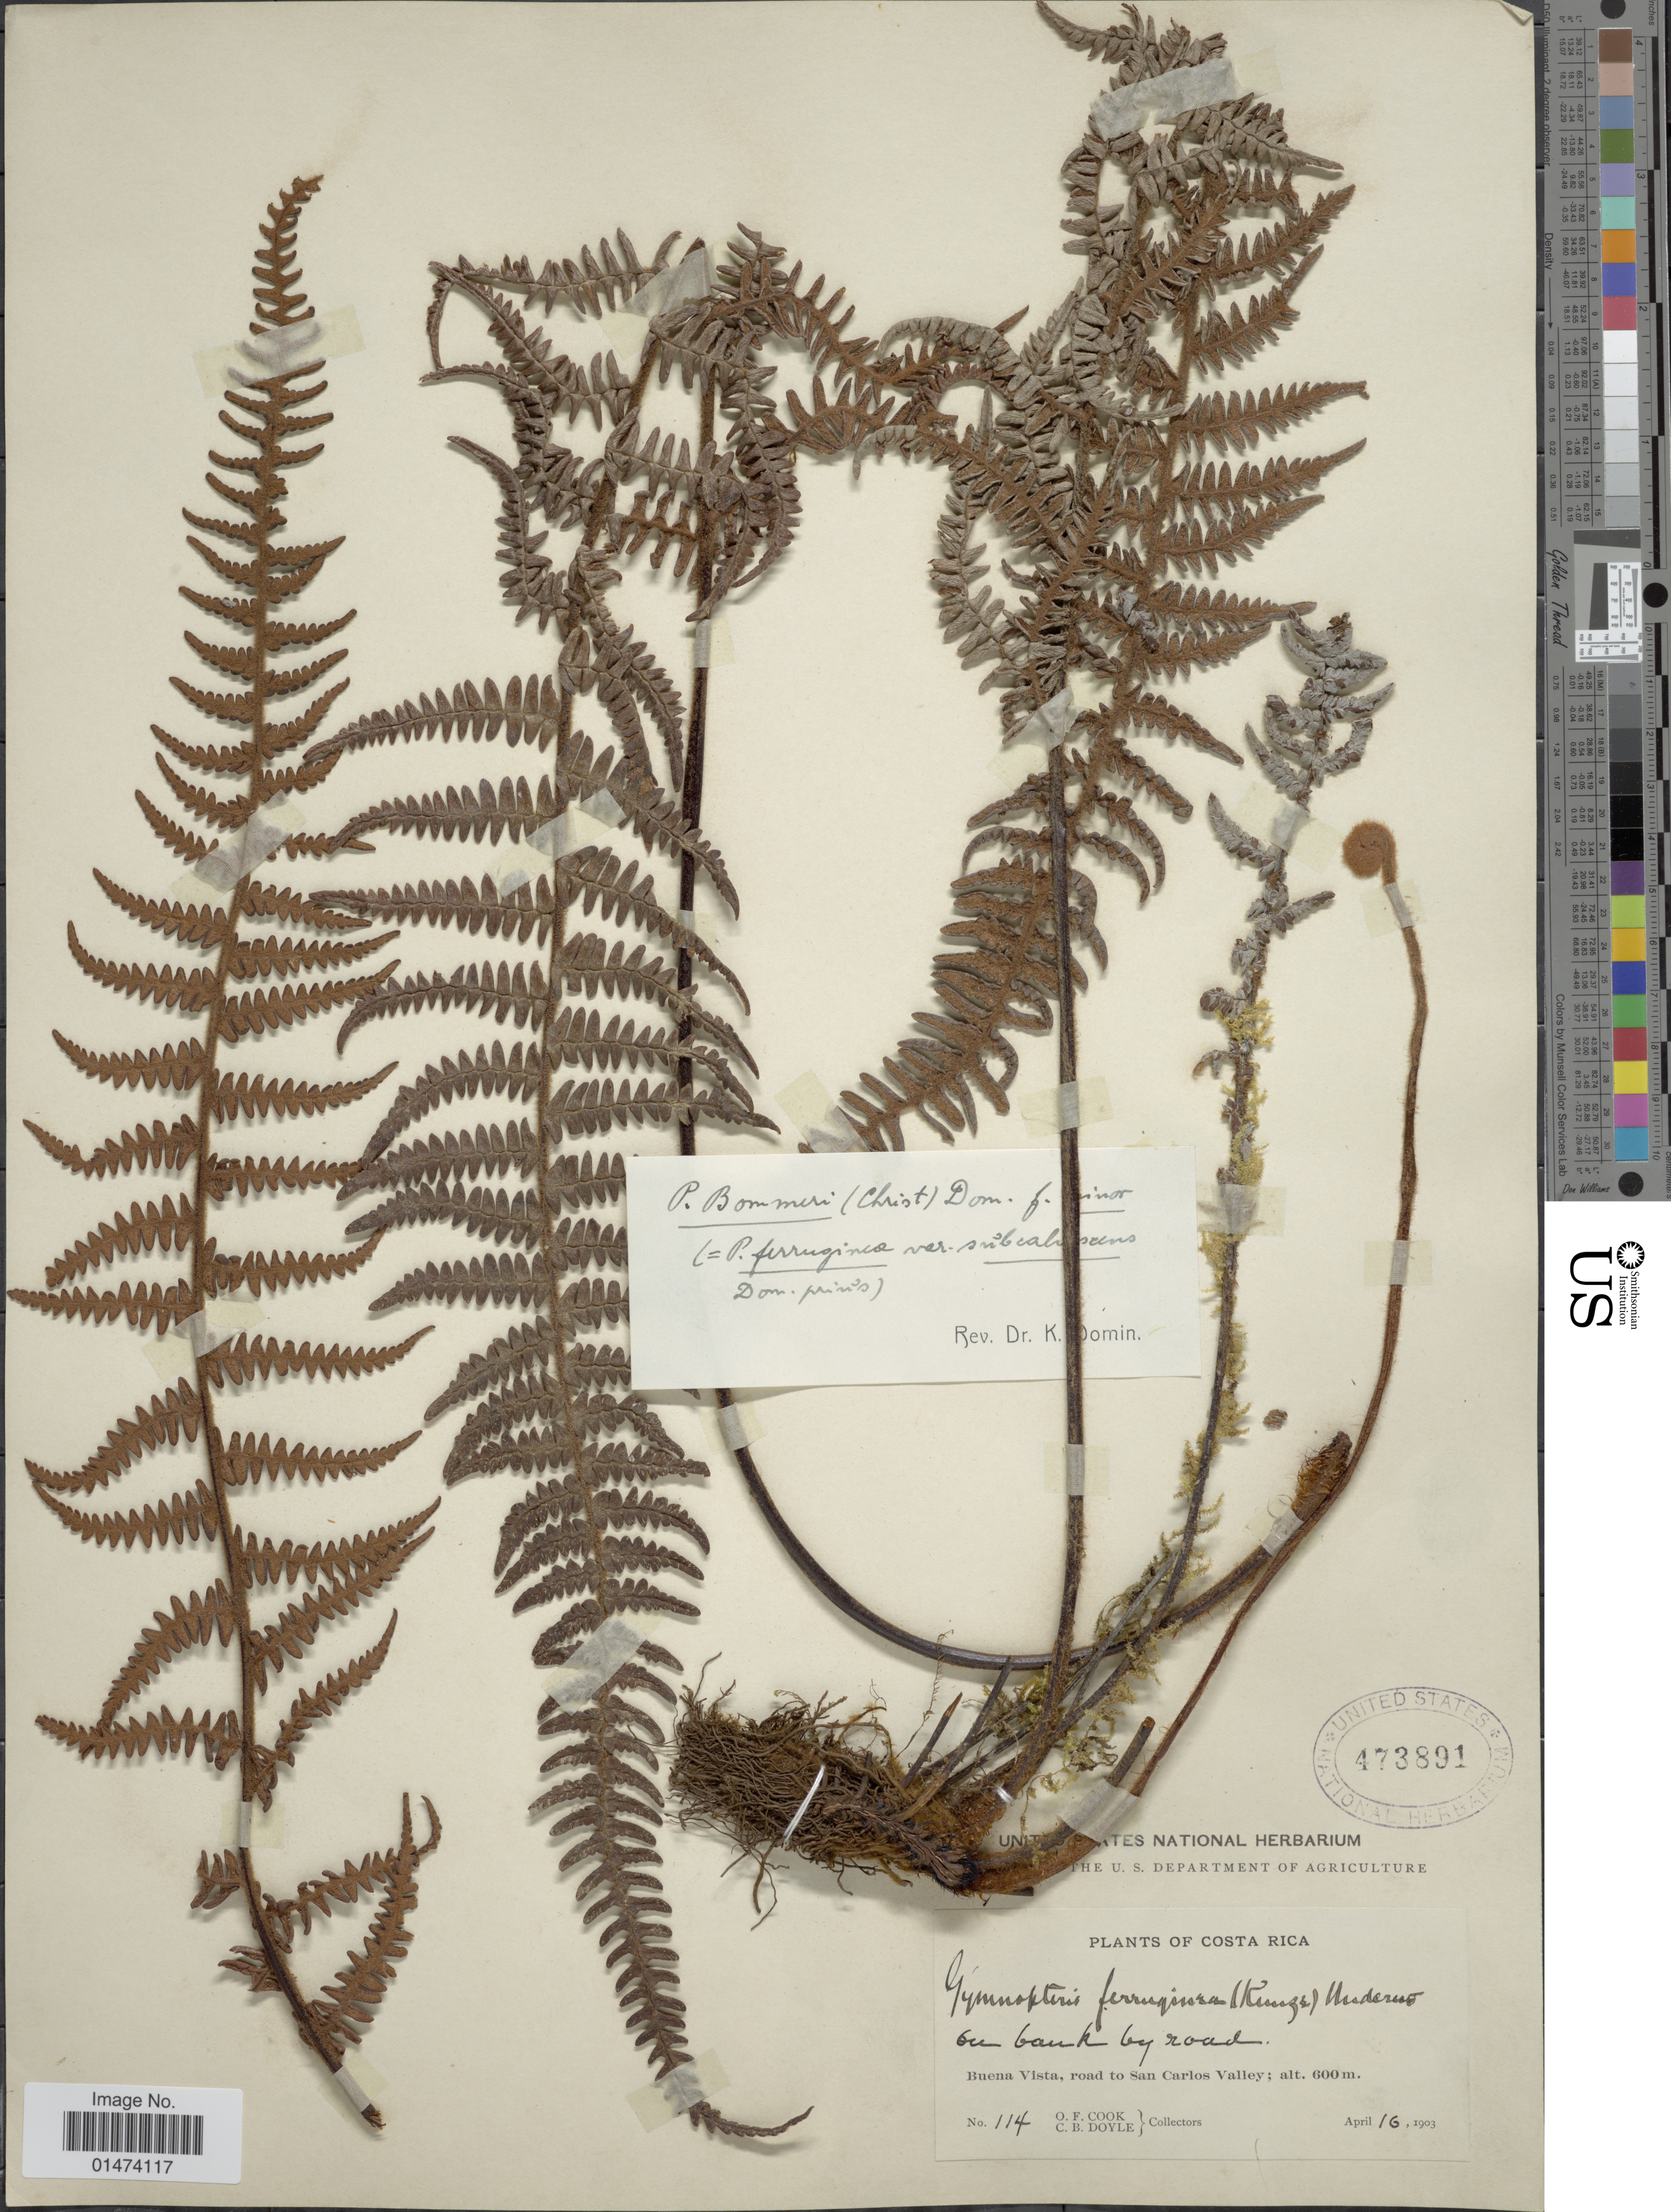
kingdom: Plantae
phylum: Tracheophyta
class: Polypodiopsida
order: Polypodiales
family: Pteridaceae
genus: Pityrogramma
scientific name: Pityrogramma ferruginea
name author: (Kunze) Maxon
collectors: O. F. Cook & C. Doyle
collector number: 114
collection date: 1903-04-16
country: Costa Rica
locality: Buena Vista, road to San Carlos valley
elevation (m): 600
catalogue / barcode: US 473891